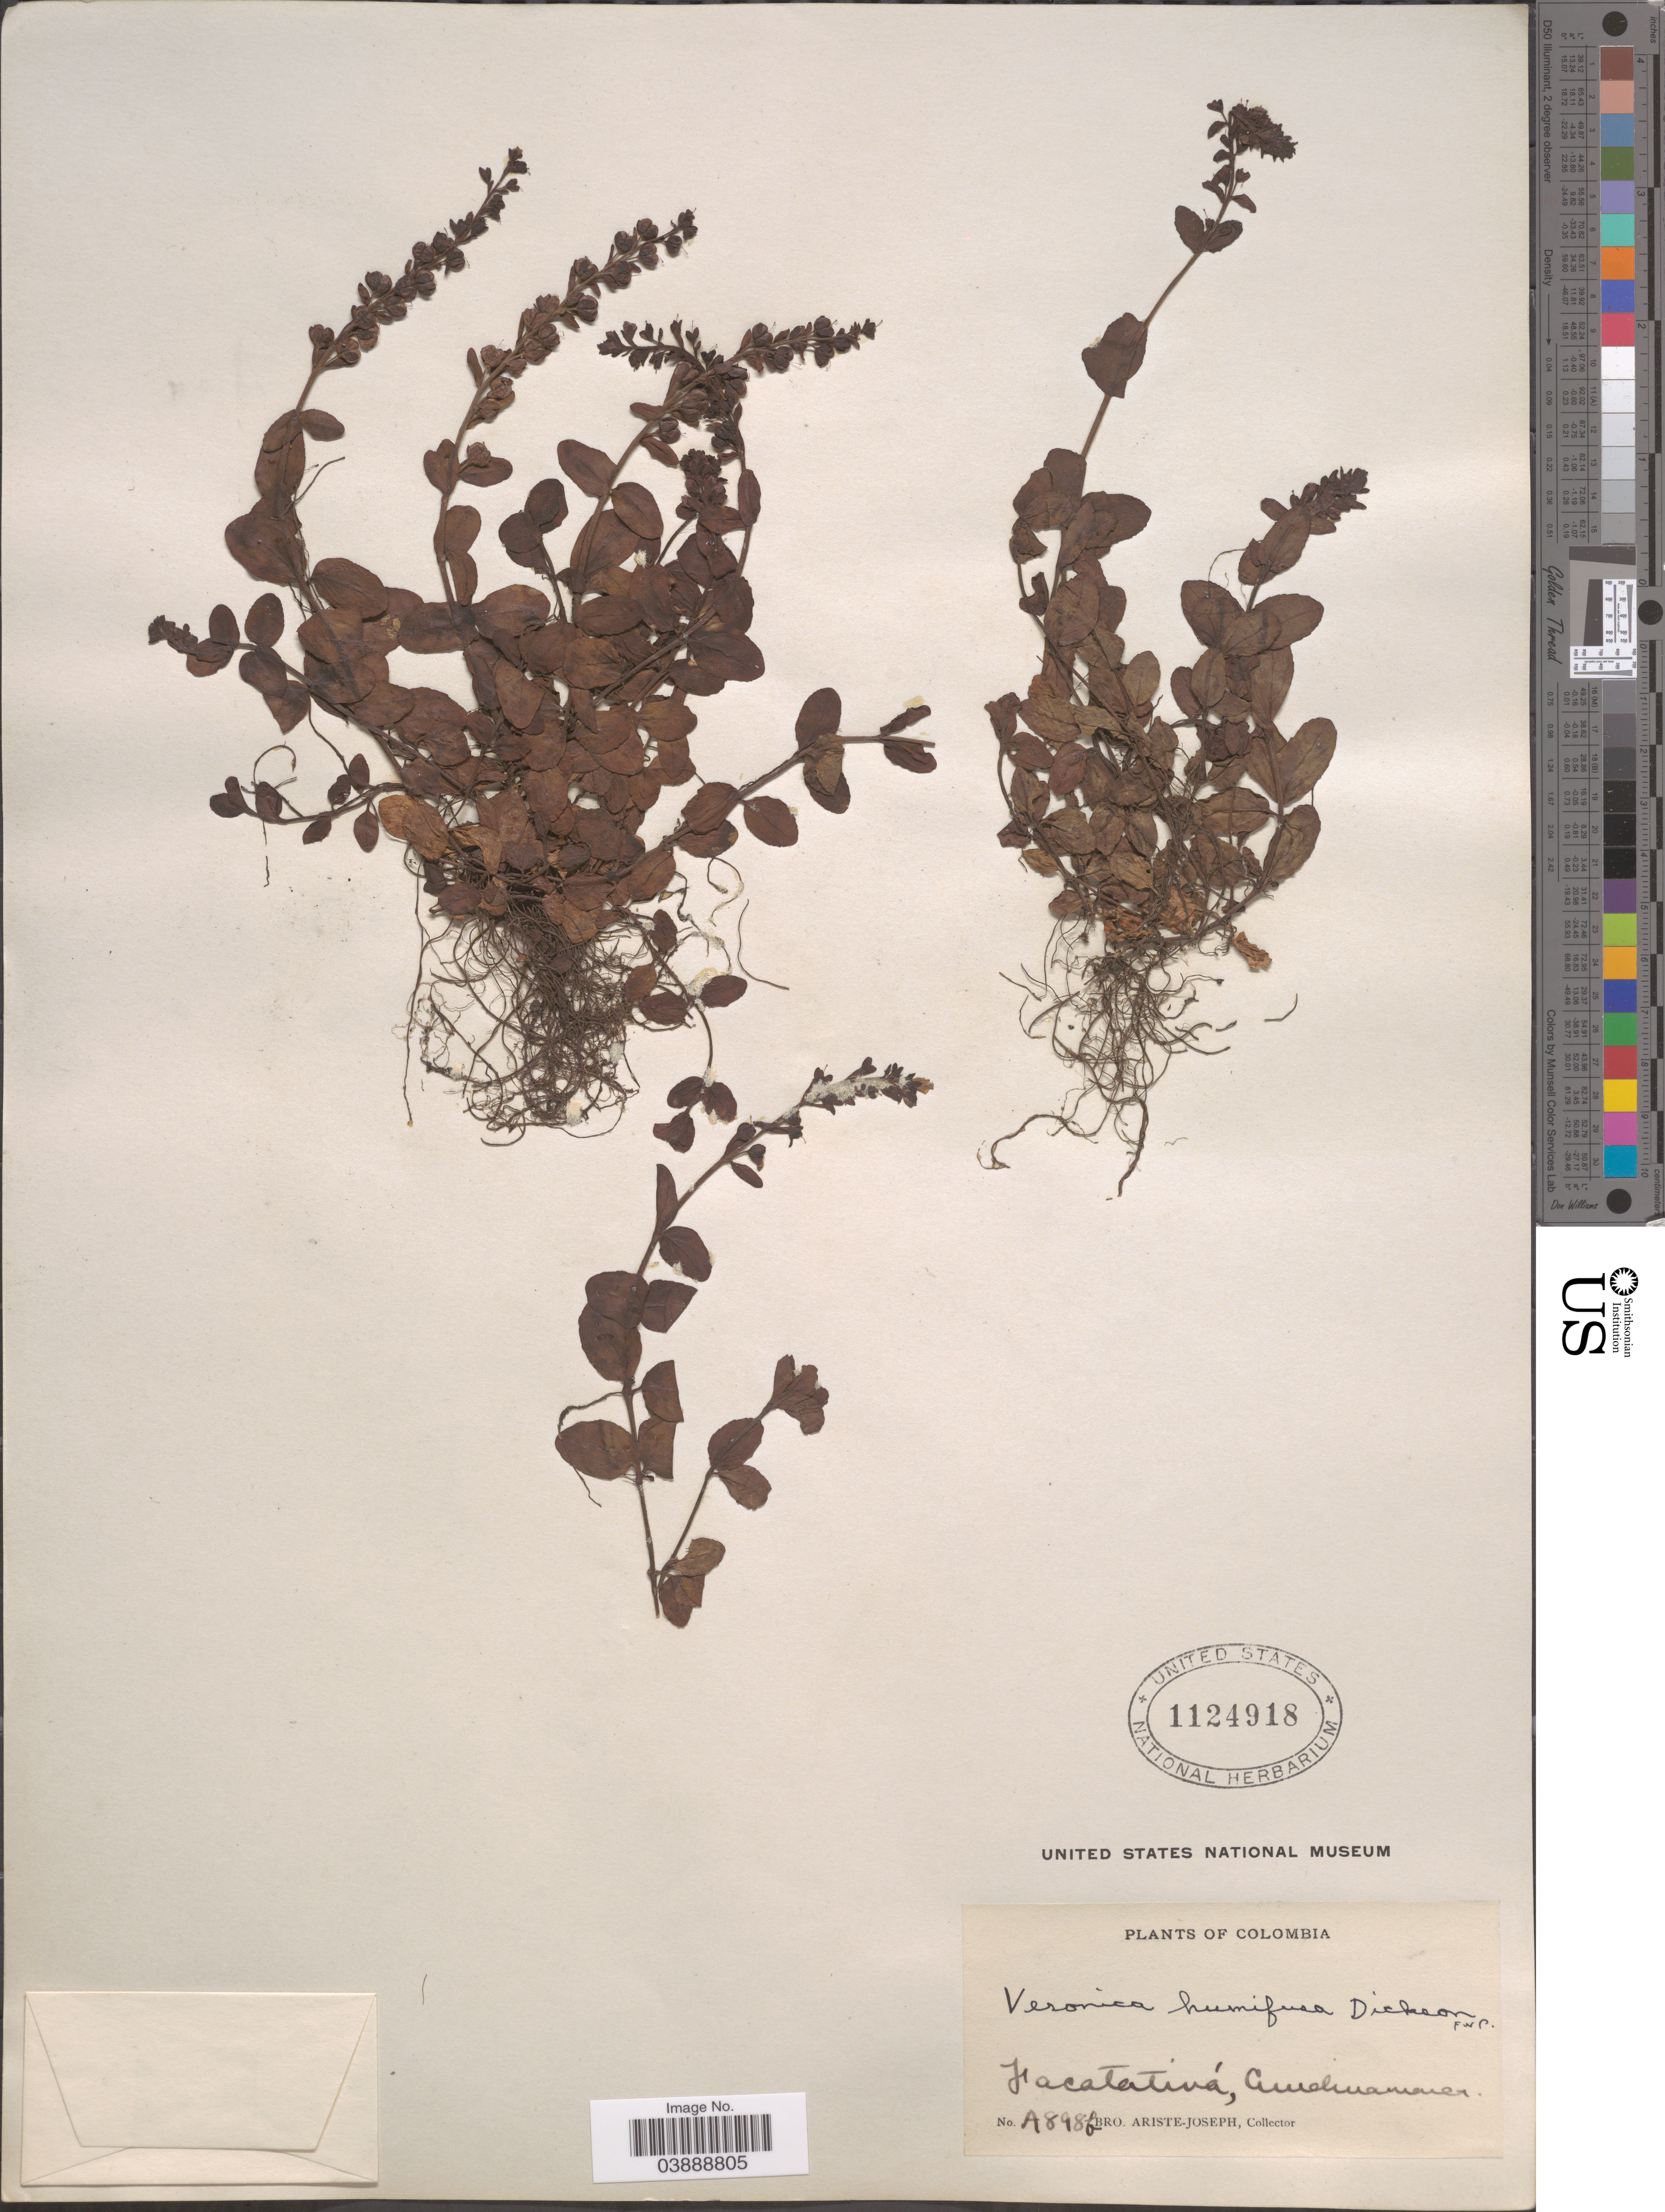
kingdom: Plantae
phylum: Tracheophyta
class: Magnoliopsida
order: Lamiales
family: Plantaginaceae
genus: Veronica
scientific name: Veronica serpyllifolia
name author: L.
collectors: Bro. Ariste-Joseph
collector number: A898f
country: Colombia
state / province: Cundinamarca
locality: Facatativá.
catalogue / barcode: US 1124918